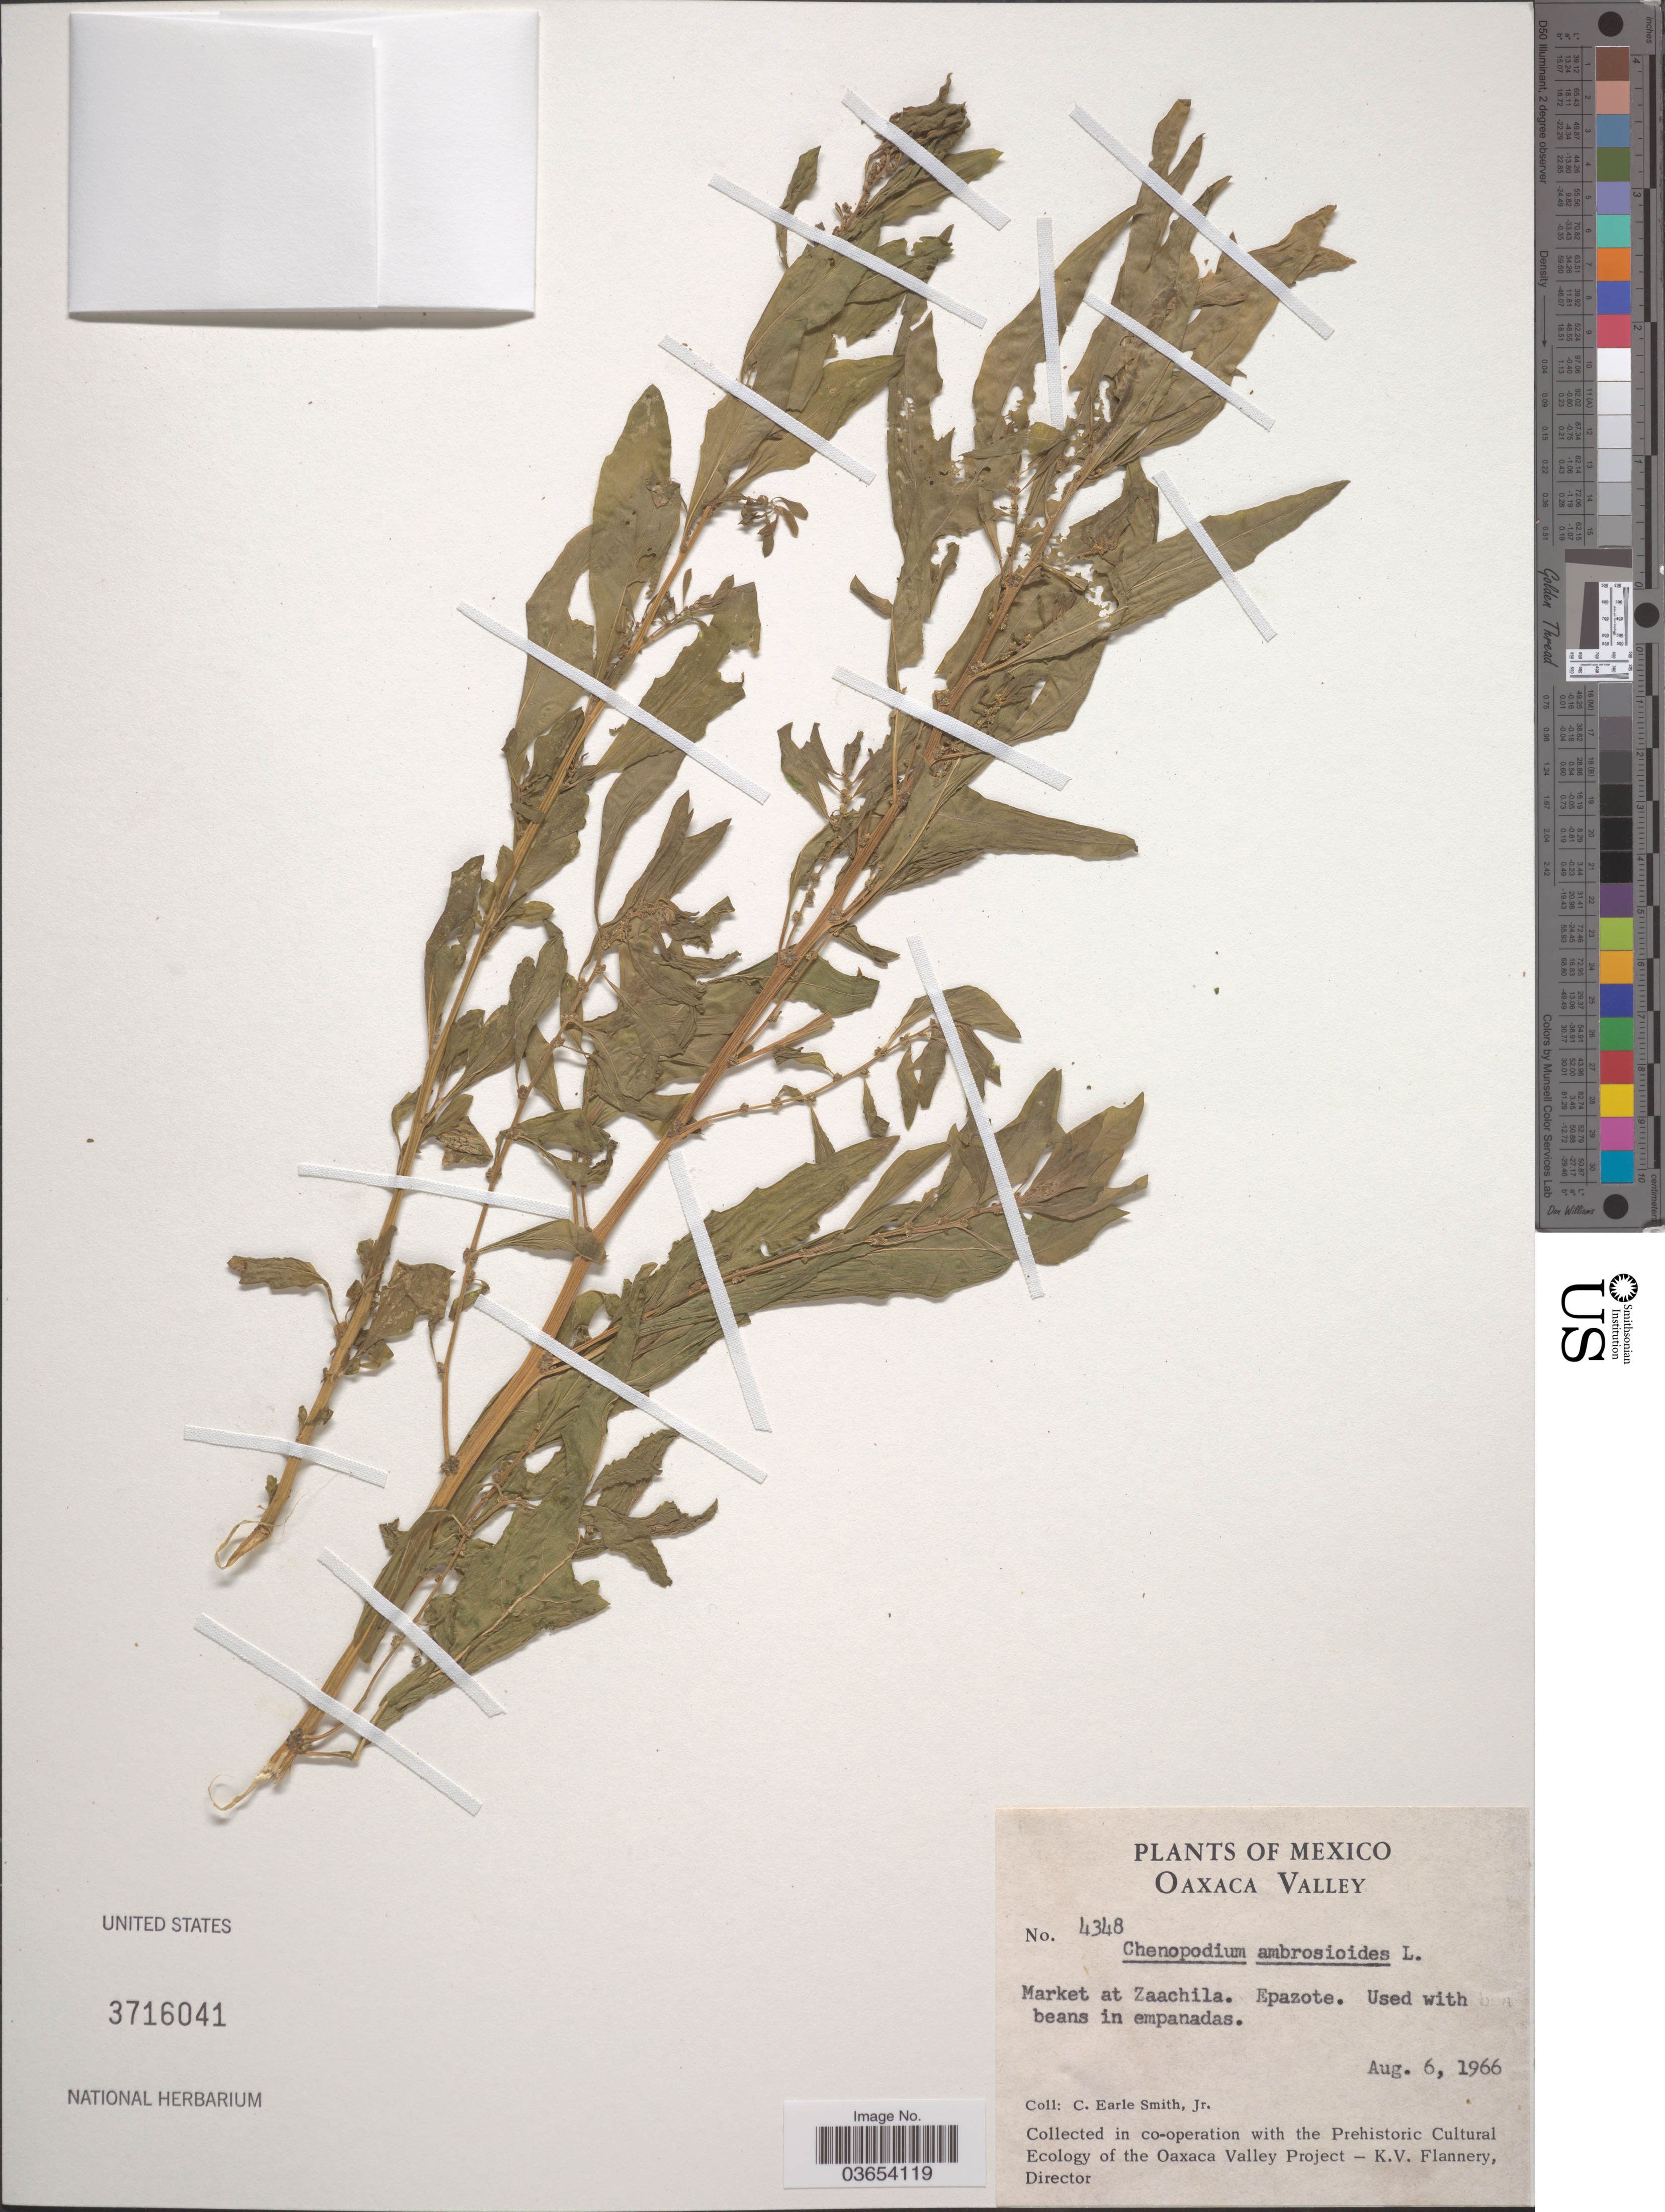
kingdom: Plantae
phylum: Tracheophyta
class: Magnoliopsida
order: Caryophyllales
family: Amaranthaceae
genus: Chenopodium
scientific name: Chenopodium ambrosioides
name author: L.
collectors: C. E. Smith Jr.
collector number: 4348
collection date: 1966-08-06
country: Mexico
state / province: Oaxaca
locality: Oaxaca Valley. Market at Zaachila. Epazote.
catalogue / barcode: US 3716041